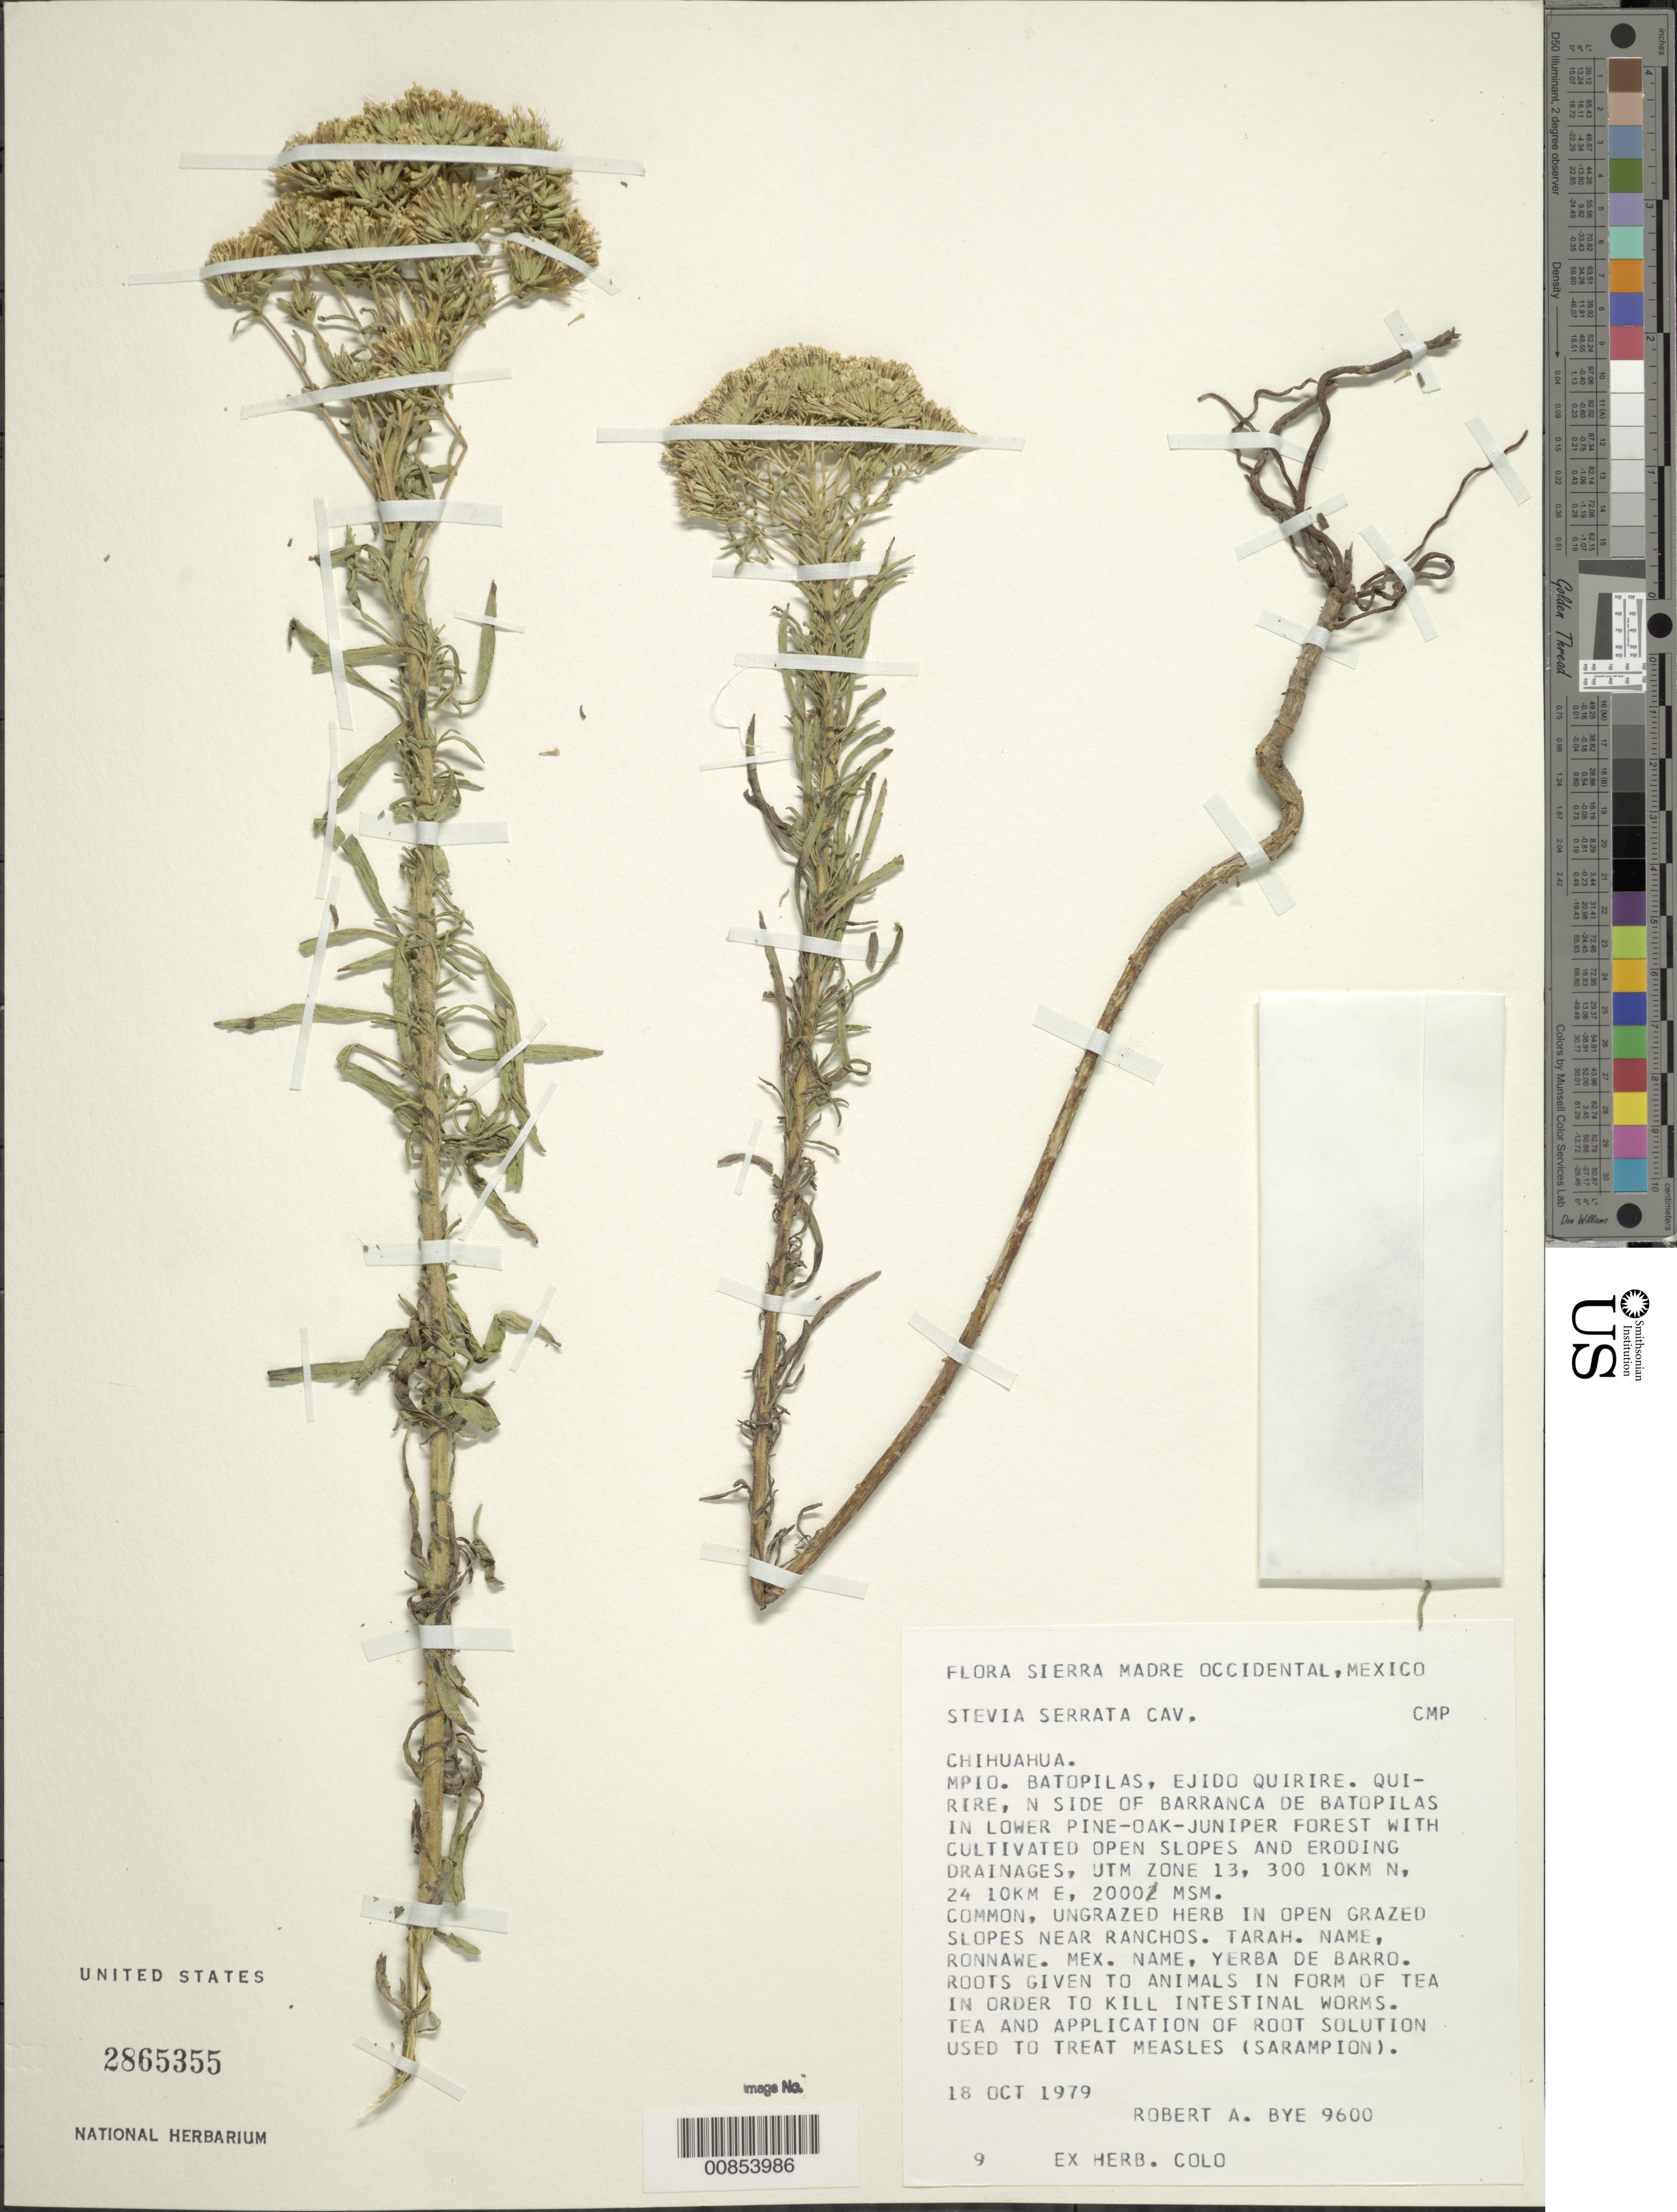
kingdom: Plantae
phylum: Tracheophyta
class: Magnoliopsida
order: Asterales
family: Asteraceae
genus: Stevia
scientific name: Stevia serrata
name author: Cav.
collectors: R. A. Bye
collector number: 9600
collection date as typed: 18 Oct 1979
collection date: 1979-10-18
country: Mexico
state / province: Chihuahua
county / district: Batopilas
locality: Ejido Quirire. Quirire, N side of Barranca de Batopilas.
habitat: In lower Pine-Oak-Juniper forest with cultivated open slopes and eroding drainages. In open grazed slopes near ranchos.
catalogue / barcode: US 2865355